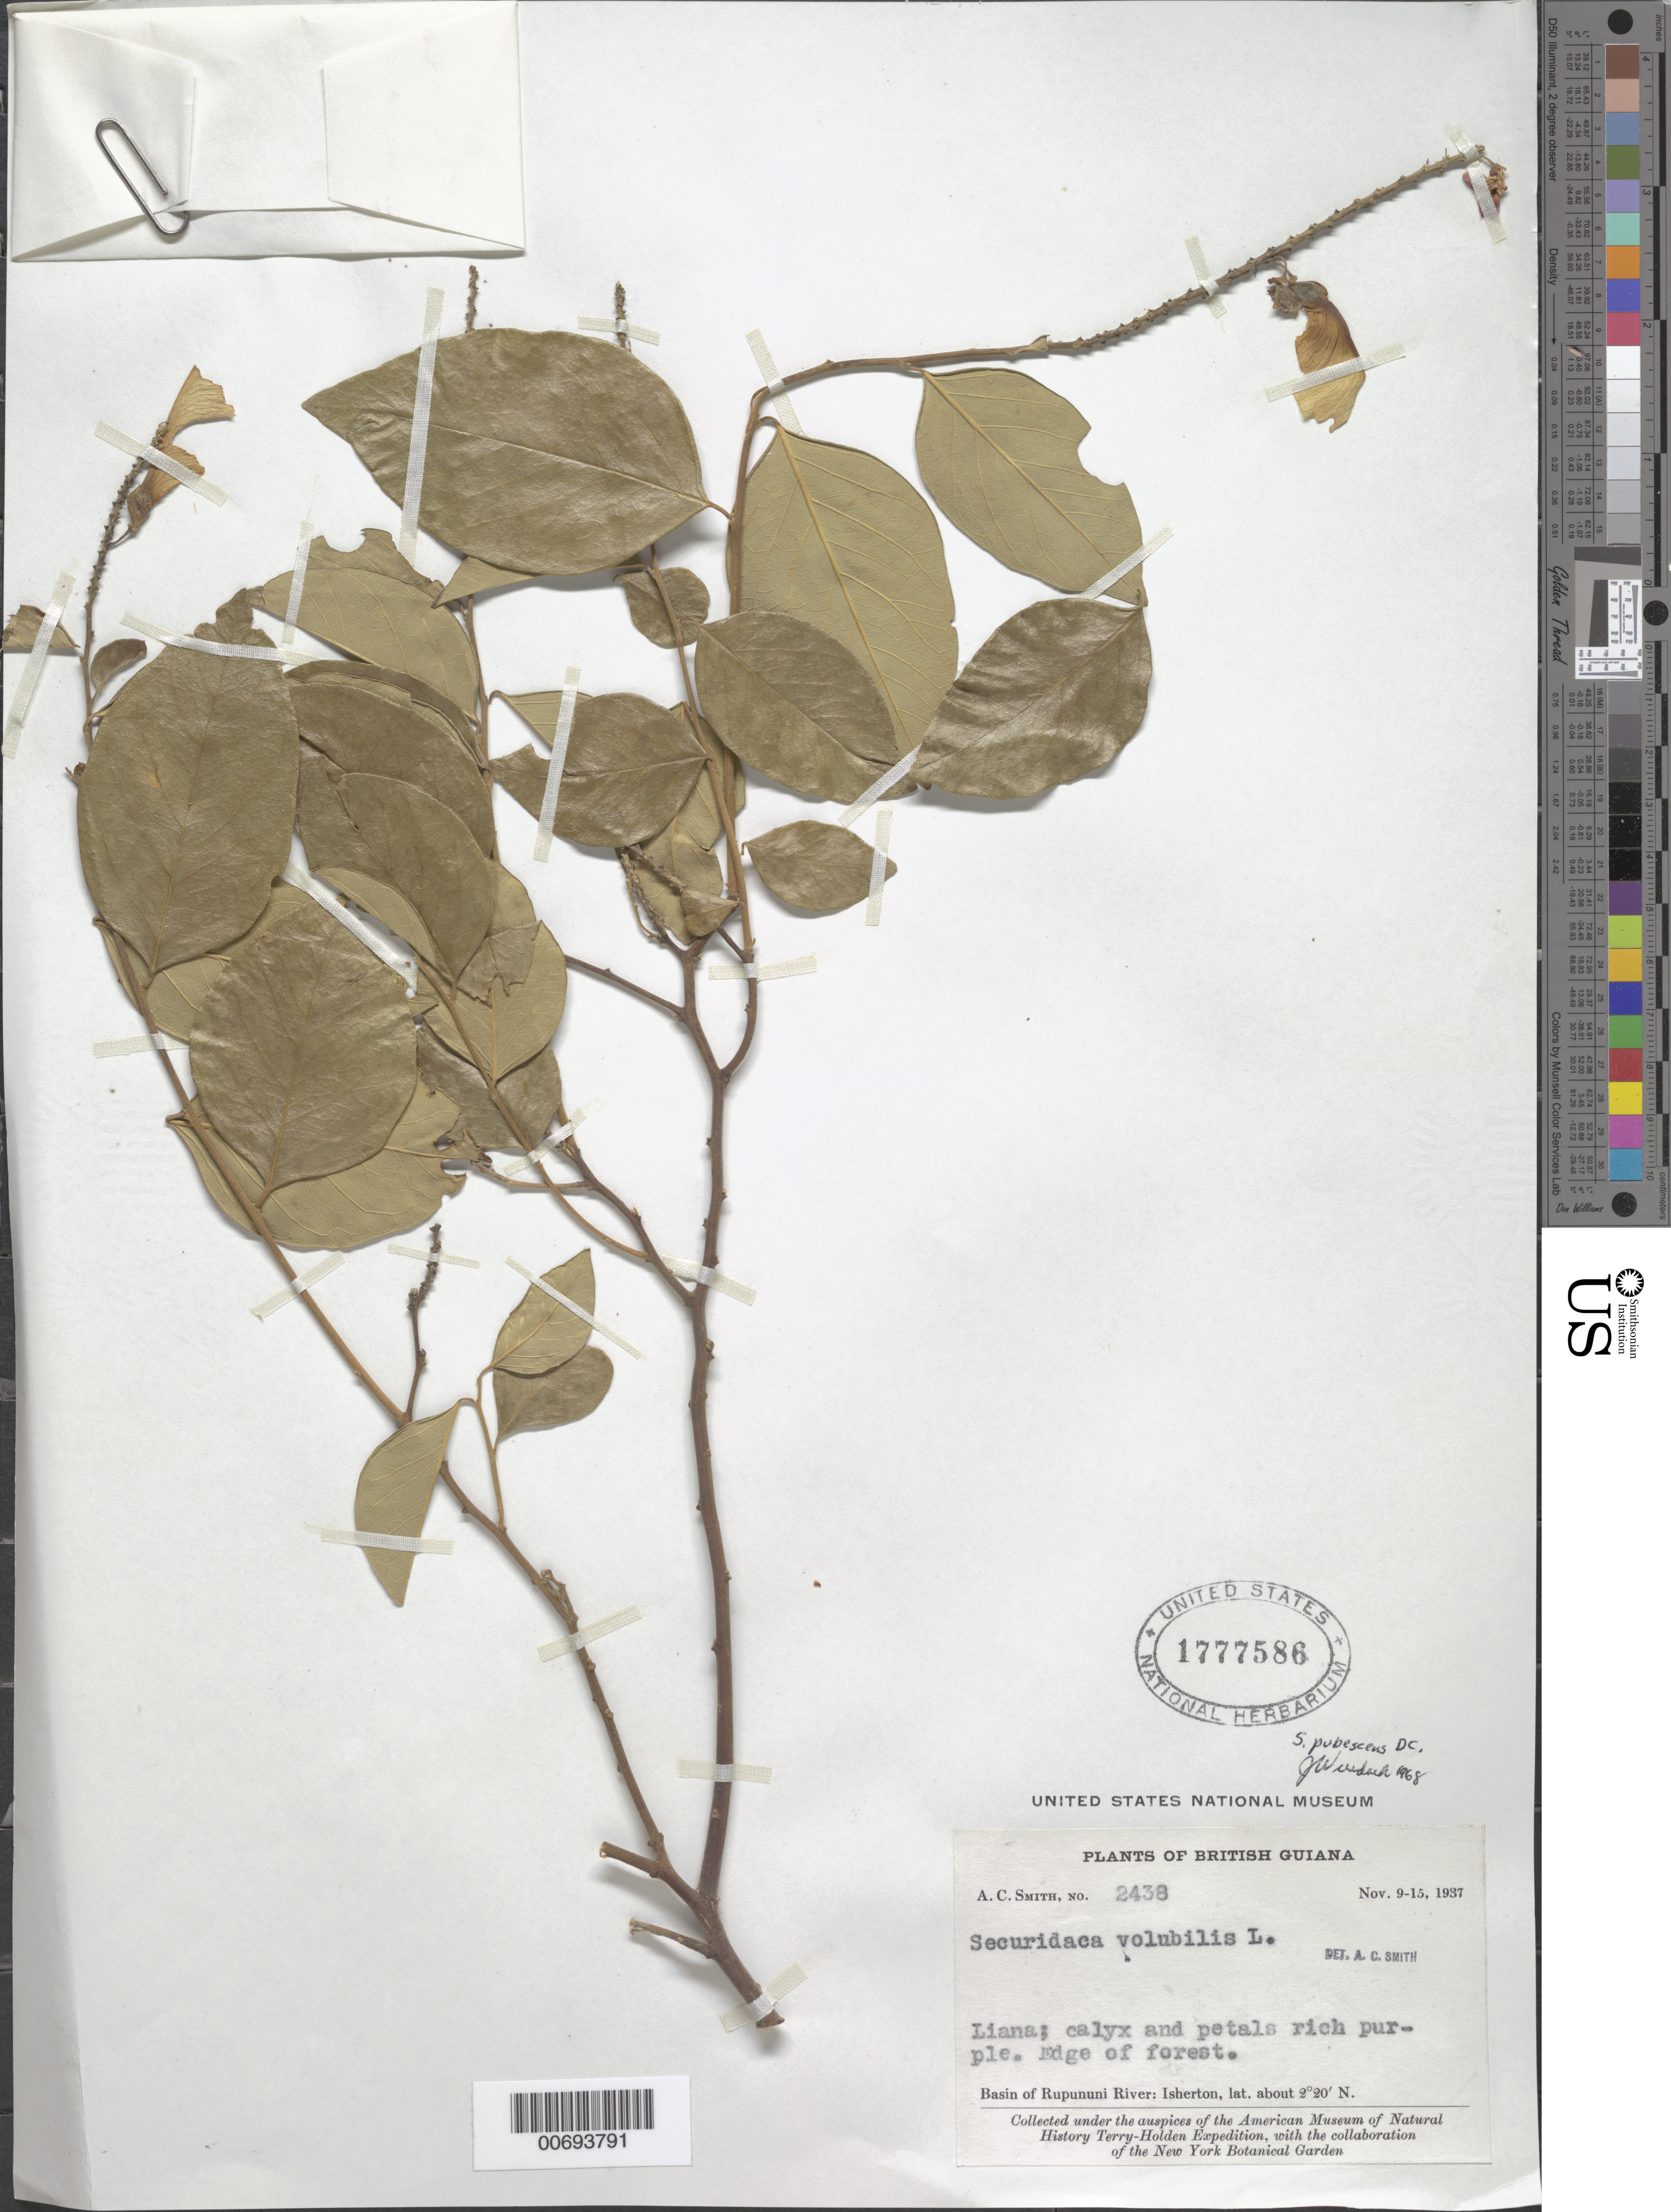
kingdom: Plantae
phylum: Tracheophyta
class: Magnoliopsida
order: Fabales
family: Polygalaceae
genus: Securidaca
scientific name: Securidaca pubescens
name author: DC.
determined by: Wurdack, John J., (US), US (UNITED STATES)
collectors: A. C. Smith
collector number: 2438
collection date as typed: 9-Nov-37 to 15-Nov-37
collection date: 1937-11-09/1937-11-15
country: Guyana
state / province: U. Takutu-U. Essequibo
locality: Isherton, basin of Rupununi River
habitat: Edge of forest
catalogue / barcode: US 1777586